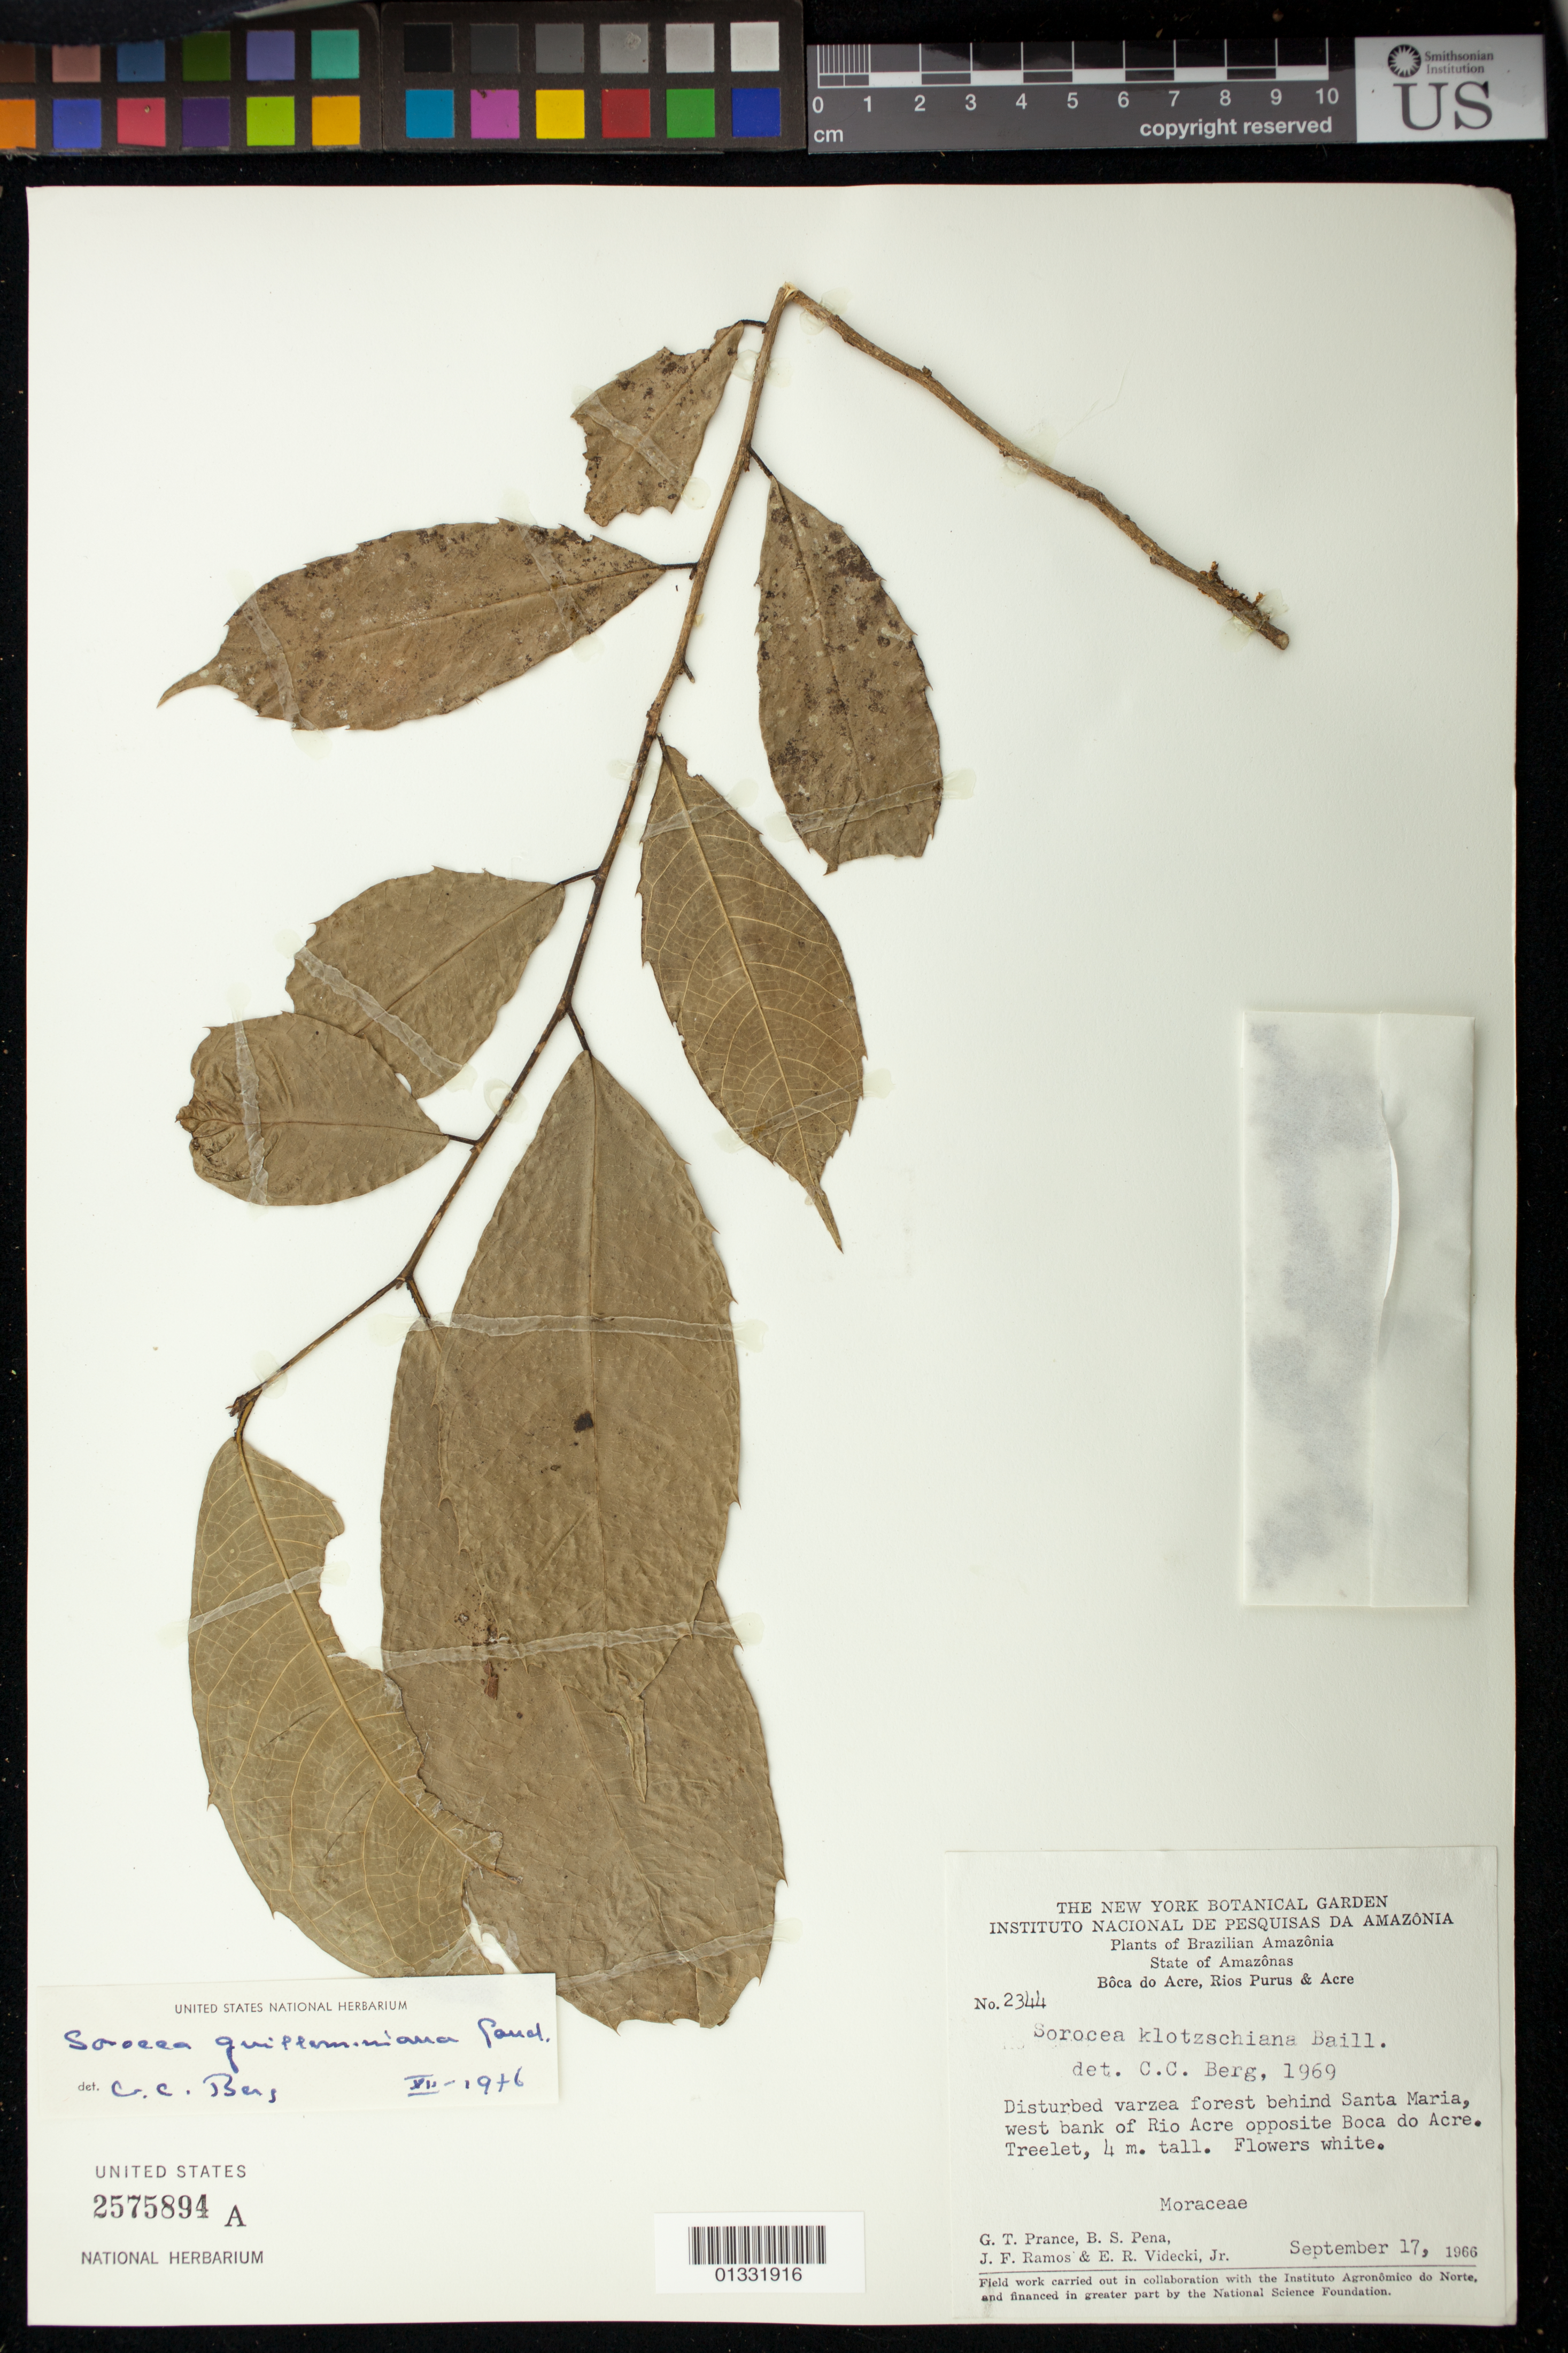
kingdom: Plantae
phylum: Tracheophyta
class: Magnoliopsida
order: Rosales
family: Moraceae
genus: Sorocea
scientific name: Sorocea guilleminiana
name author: Gaudich.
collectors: G. T. Prance, B. S. Pena, J. F. Ramos & E. R. Videcki Jr.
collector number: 2344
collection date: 1966-09-17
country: Brazil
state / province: Amazonas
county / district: Boca do Acre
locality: Behind Santa Maria, west bank of Rio Acre opposite Boca do Acre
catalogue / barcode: US 2575894A